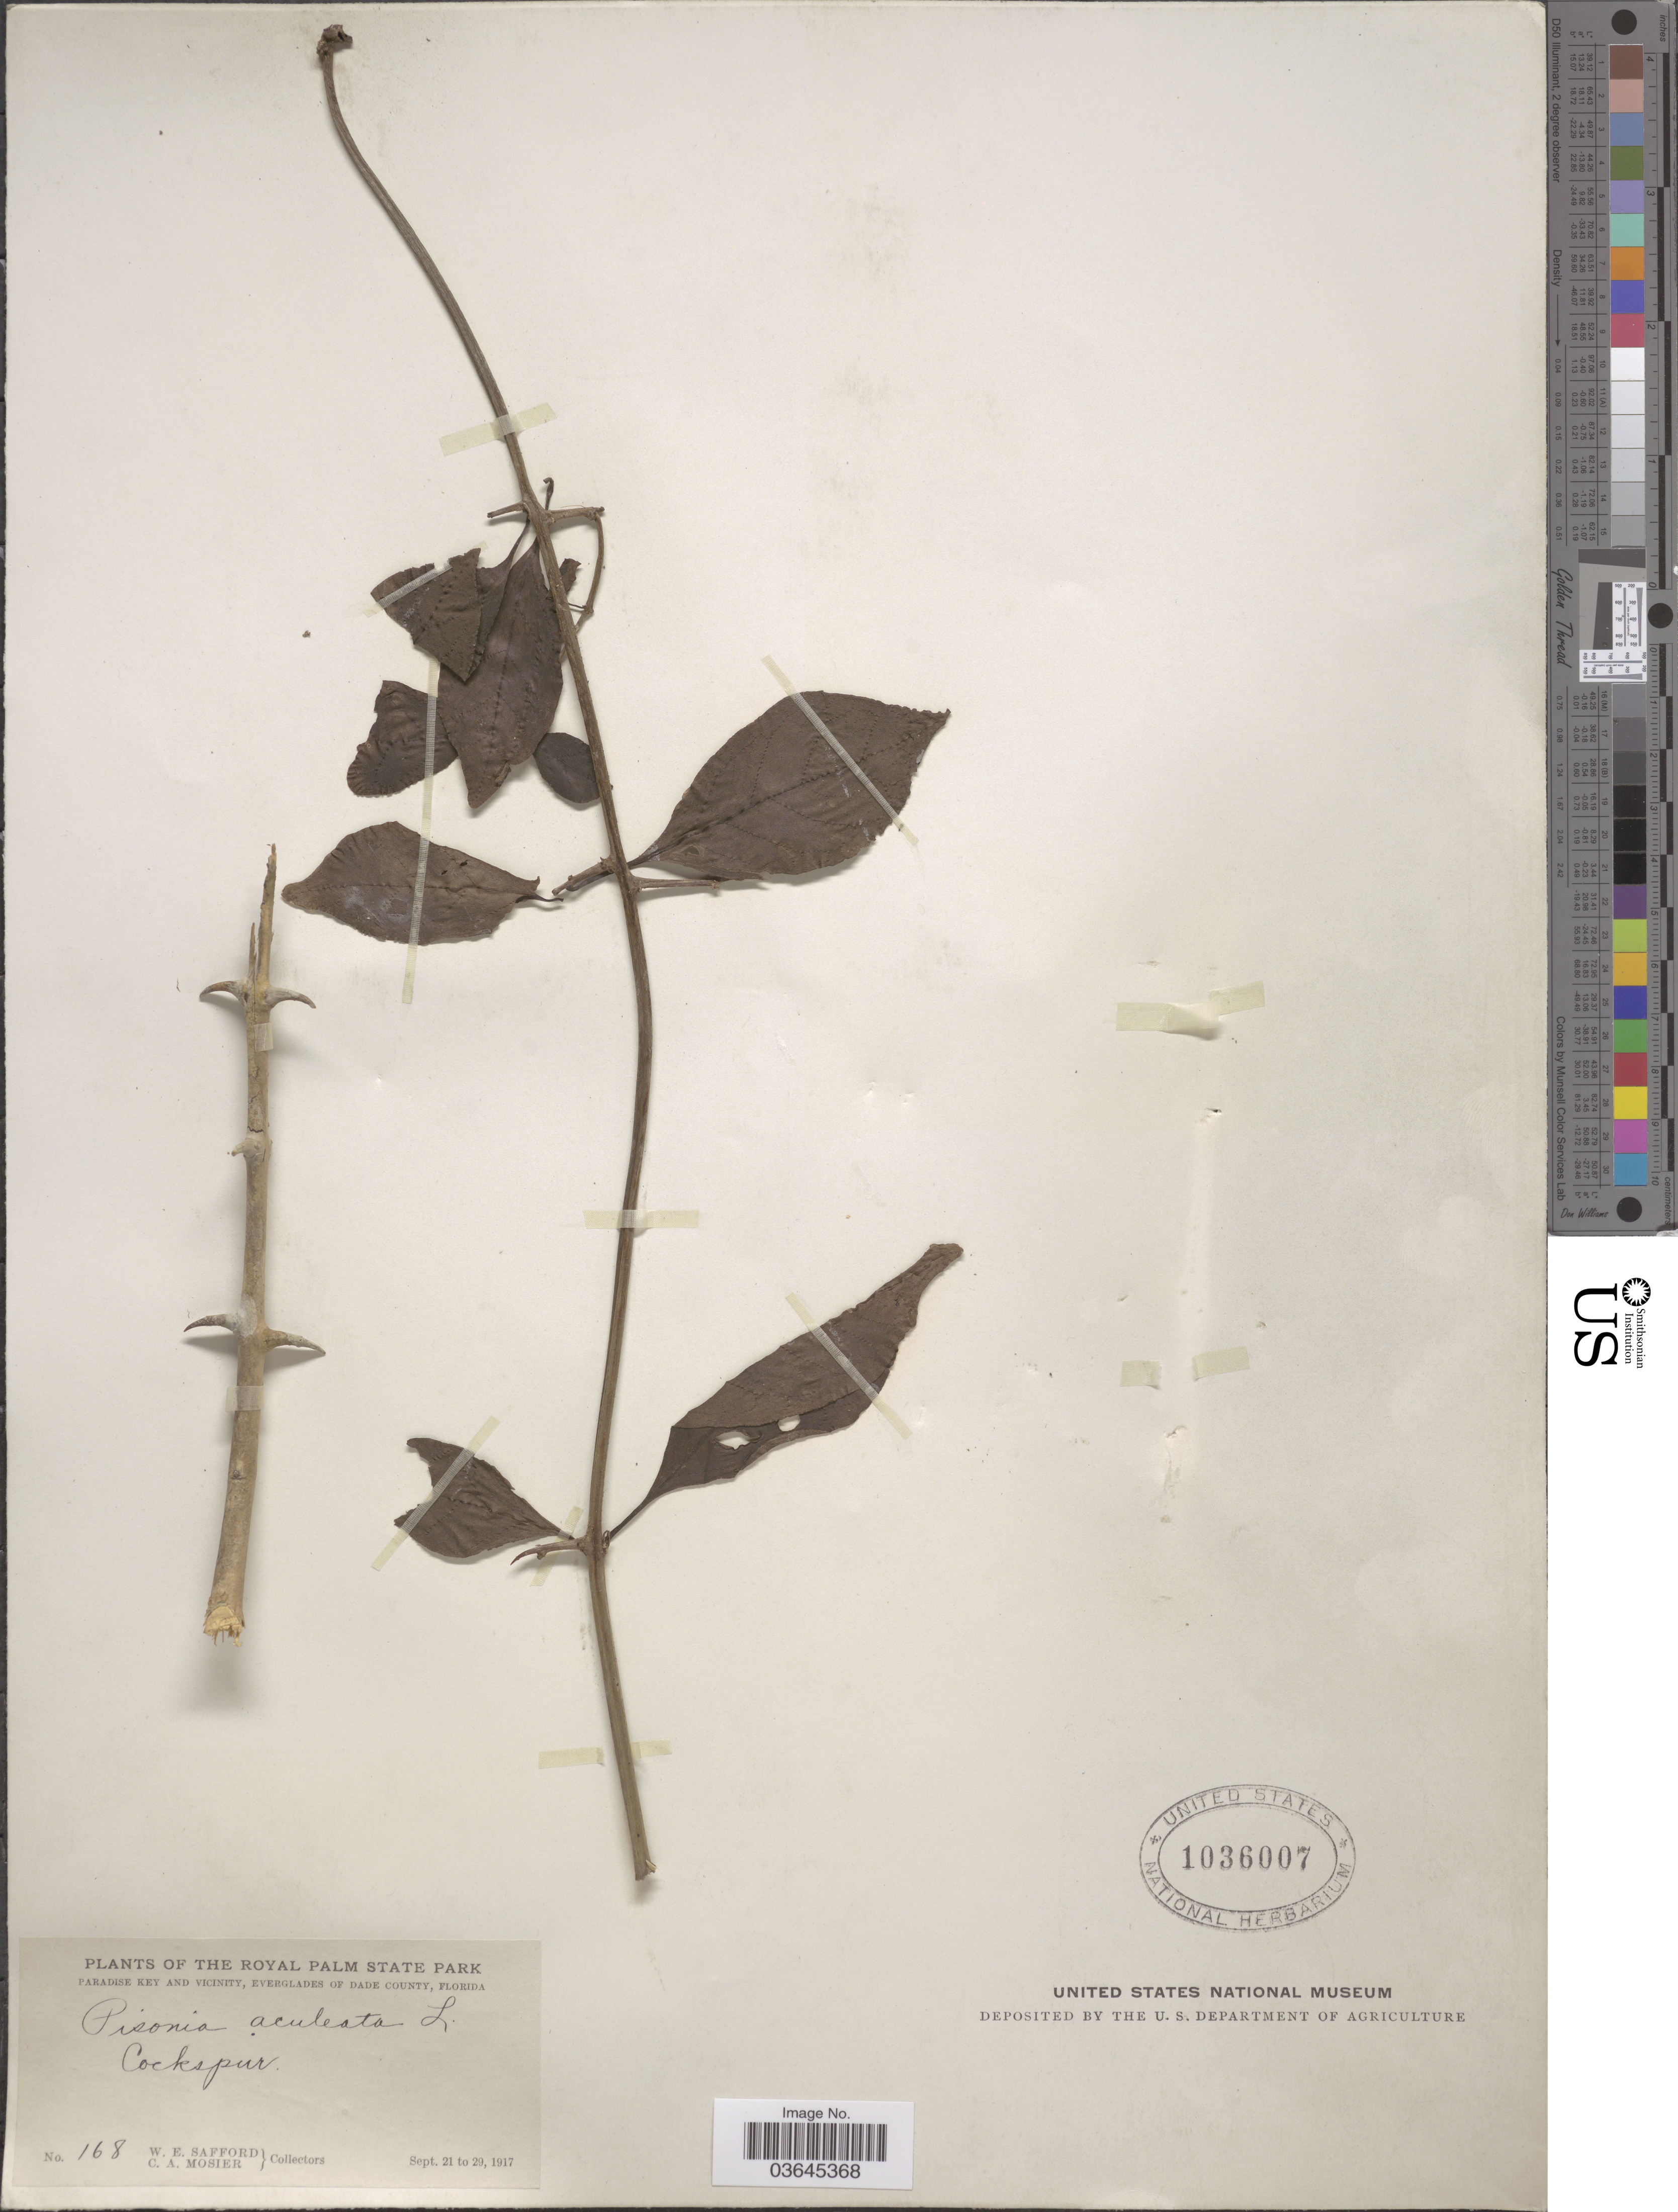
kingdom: Plantae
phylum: Tracheophyta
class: Magnoliopsida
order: Caryophyllales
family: Nyctaginaceae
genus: Pisonia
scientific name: Pisonia aculeata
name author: L.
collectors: W. E. Safford & C. A. Mosier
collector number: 168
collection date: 1917-09-21/1917-09-29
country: United States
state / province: Florida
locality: The Royal Palm State Park. Paradise Key and vicinity, Everglades of Dade County.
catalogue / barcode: US 1036007